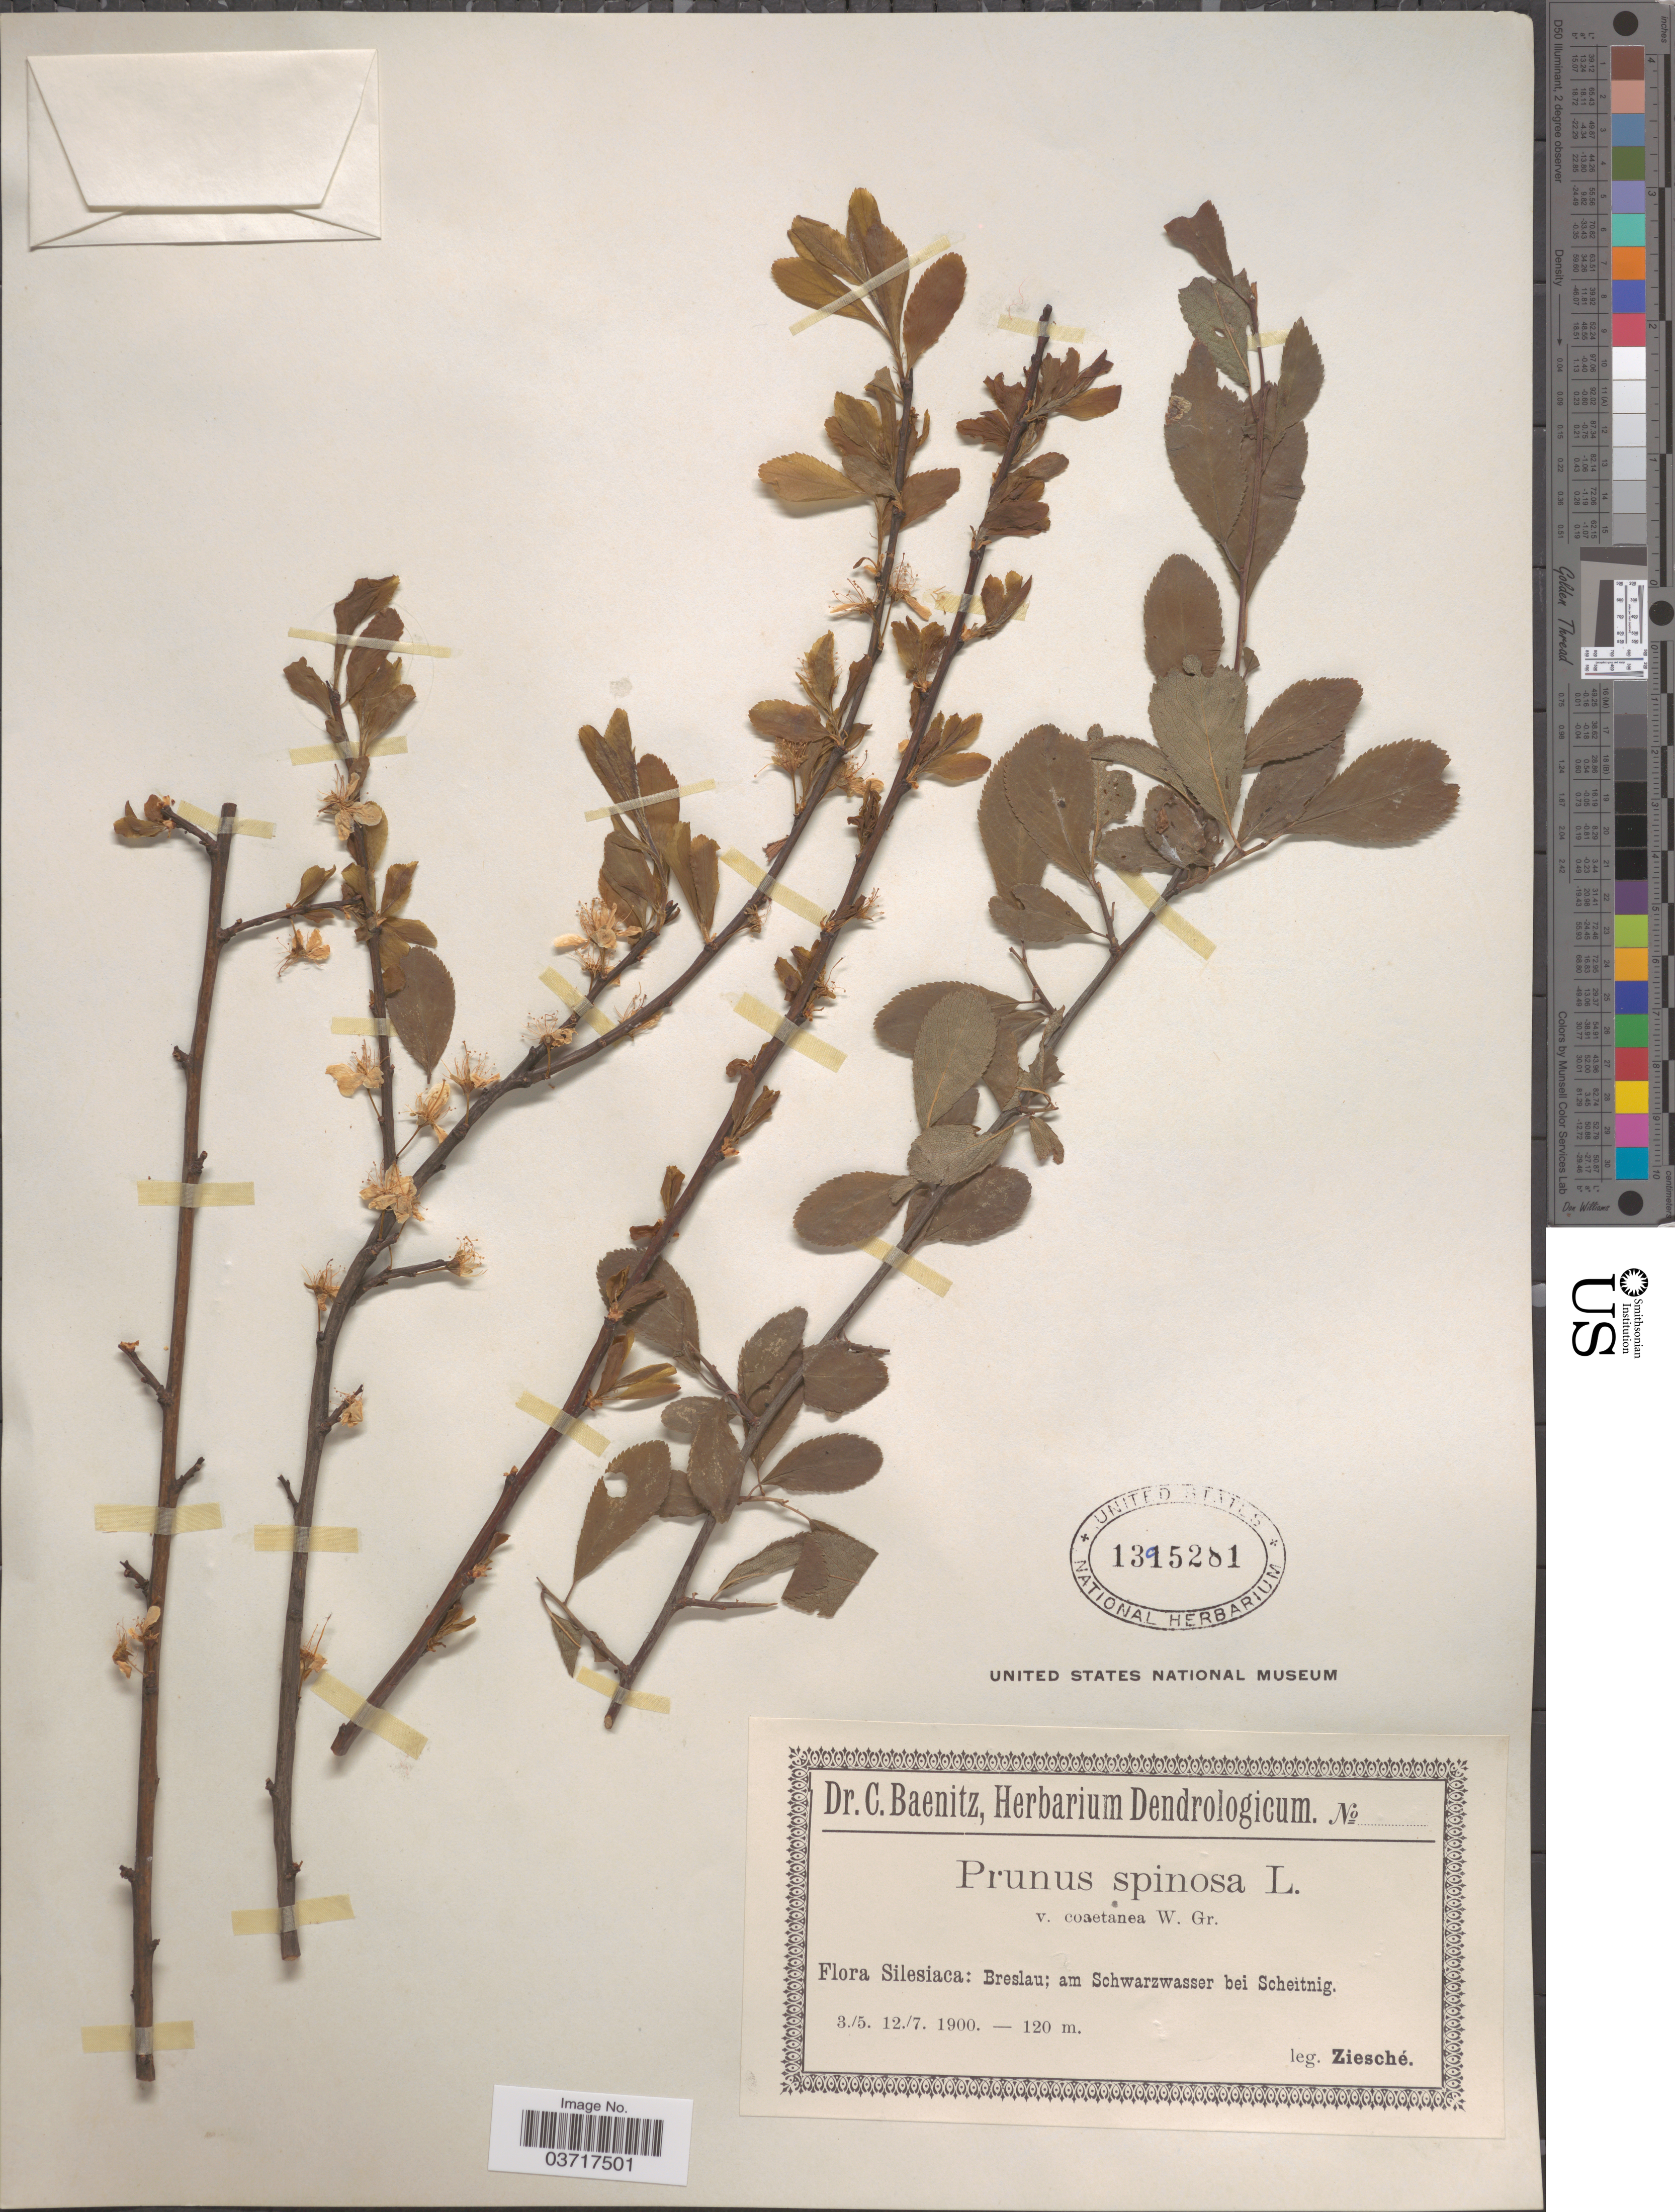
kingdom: Plantae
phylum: Tracheophyta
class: Magnoliopsida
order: Rosales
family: Rosaceae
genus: Prunus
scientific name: Prunus spinosa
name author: L.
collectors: Ziesché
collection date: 1900-05-03/1900-07-12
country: Poland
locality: Silesiaca: Breslau; am Schwarzwasser bei Scheitnig.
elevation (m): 120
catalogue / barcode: US 1395281